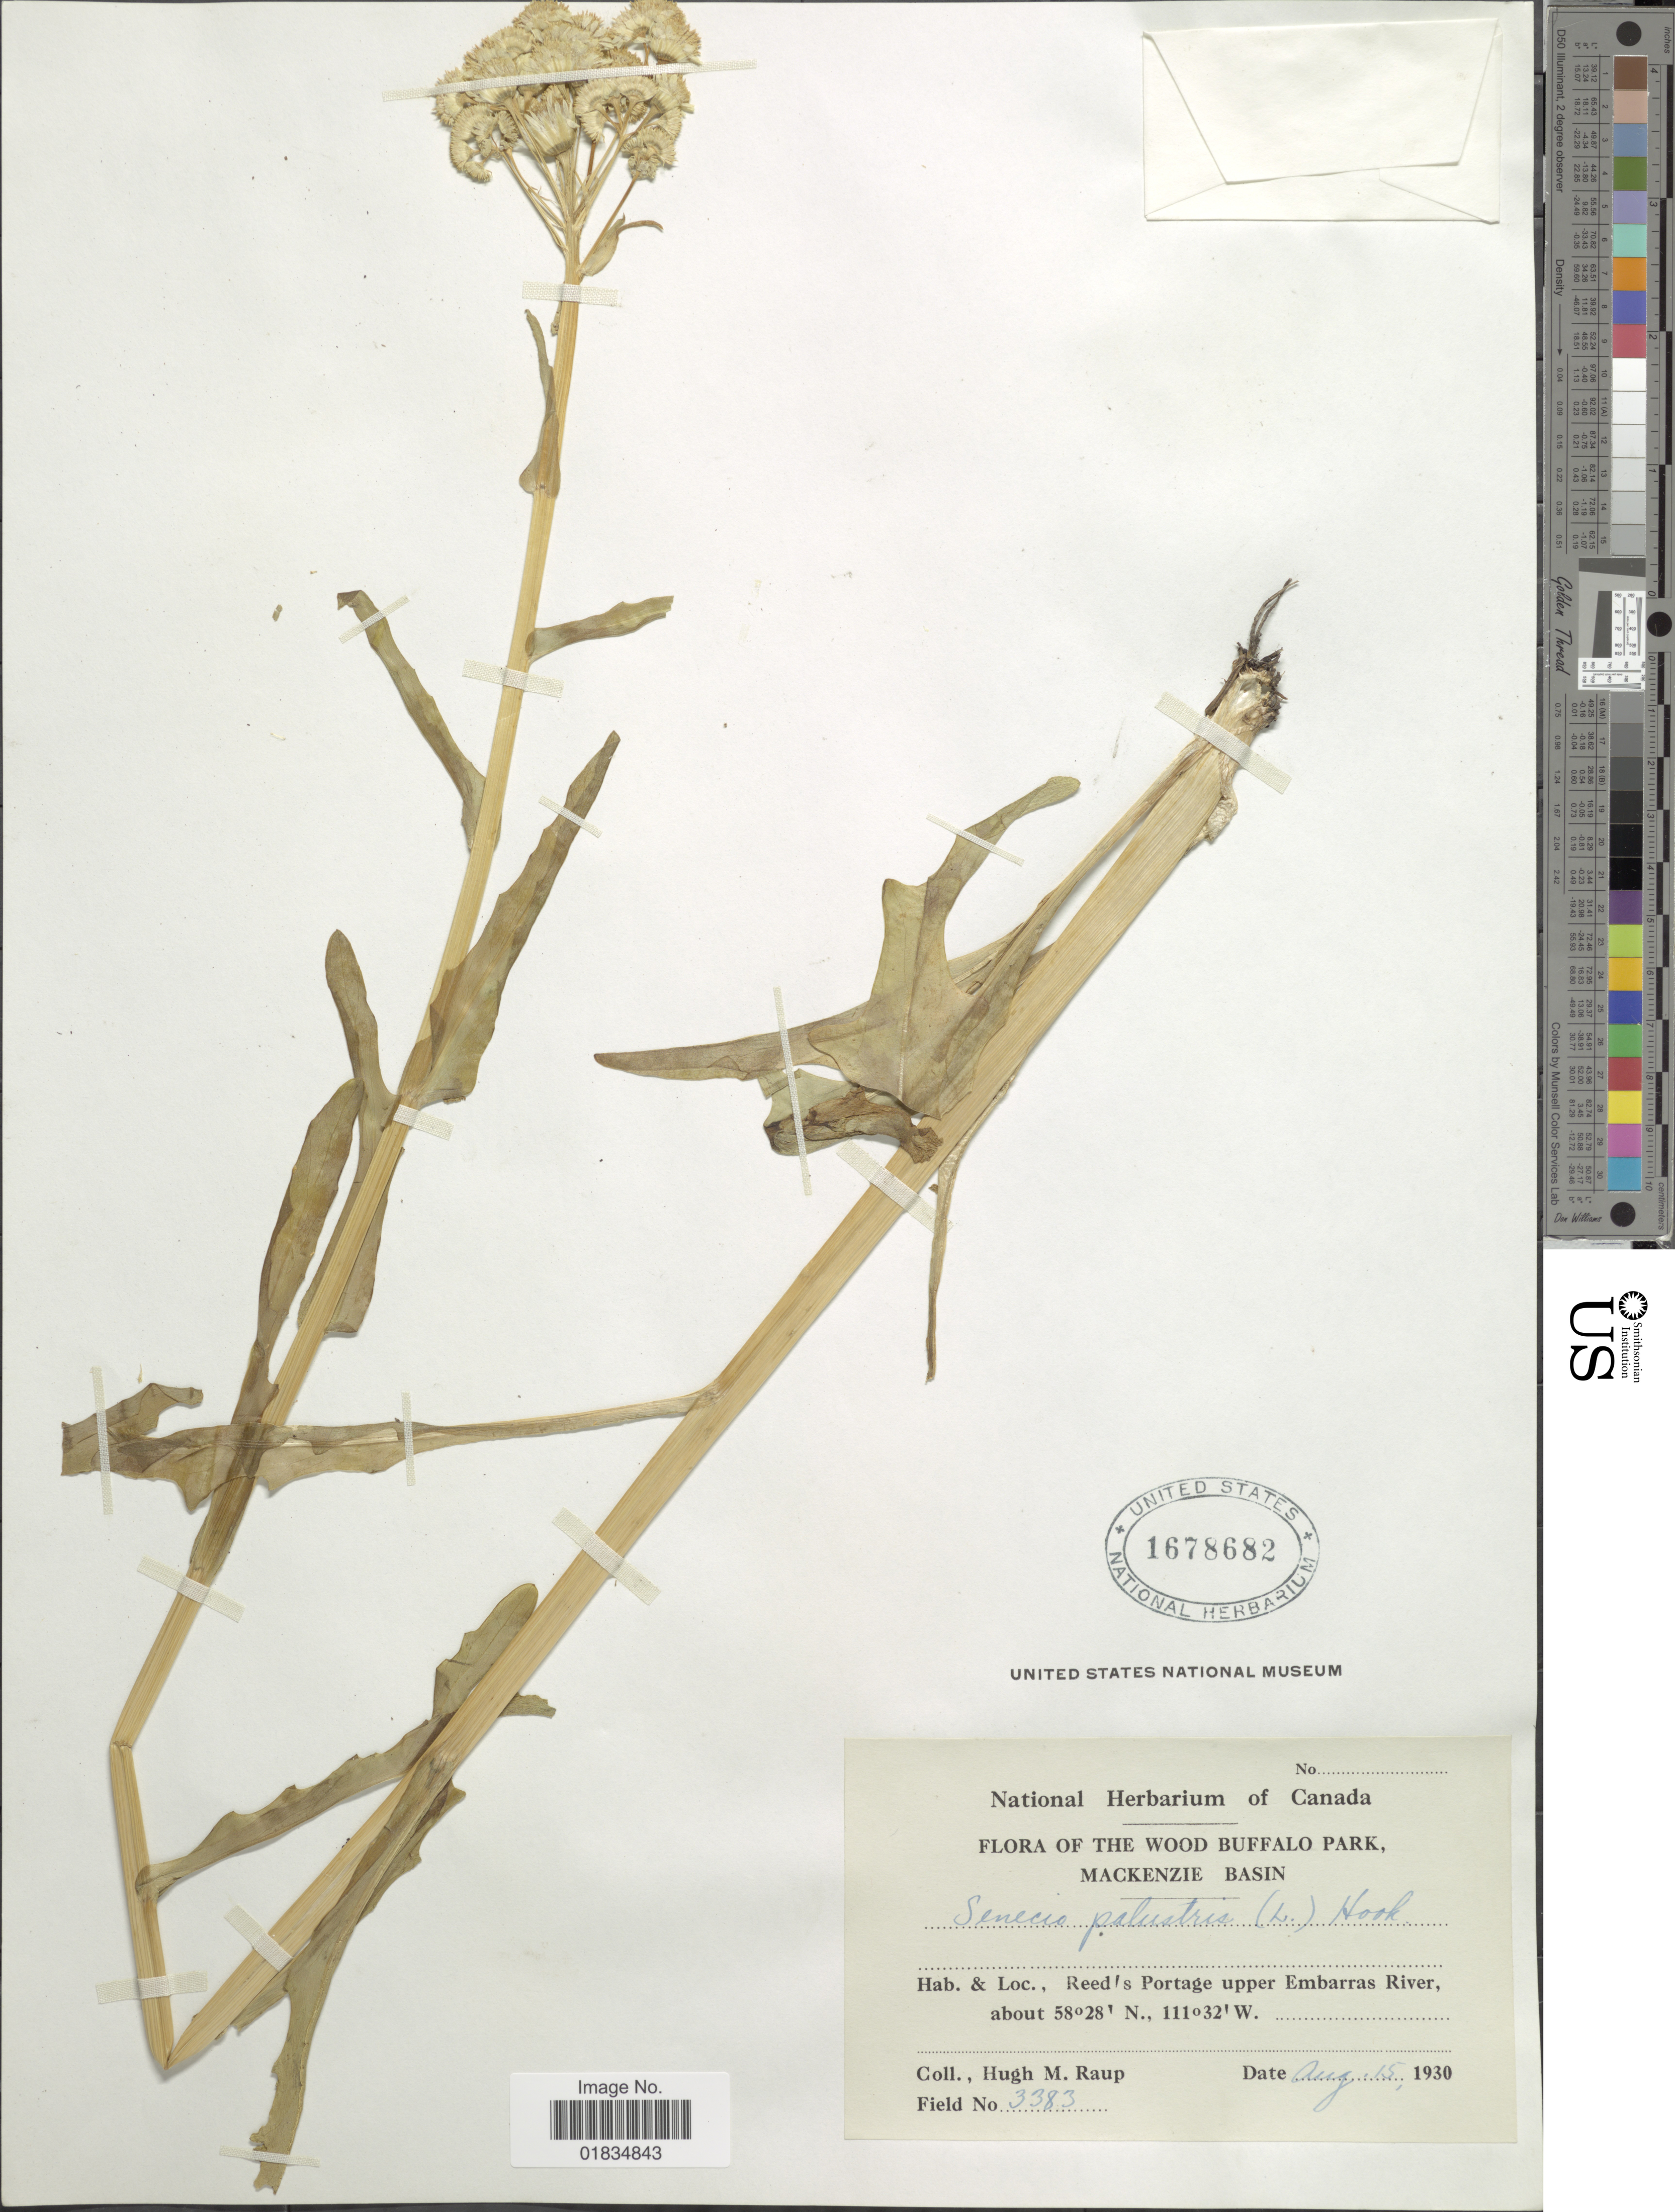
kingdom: Plantae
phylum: Tracheophyta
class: Magnoliopsida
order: Asterales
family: Asteraceae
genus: Tephroseris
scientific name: Tephroseris palustris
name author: (L.) Rchb.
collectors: H. Raup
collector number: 3383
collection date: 1930-08-15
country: Canada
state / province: Alberta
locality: The Wood Buffalo Park, Mackenzie Basin, reed's Portage upper Embarras River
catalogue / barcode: US 1678682